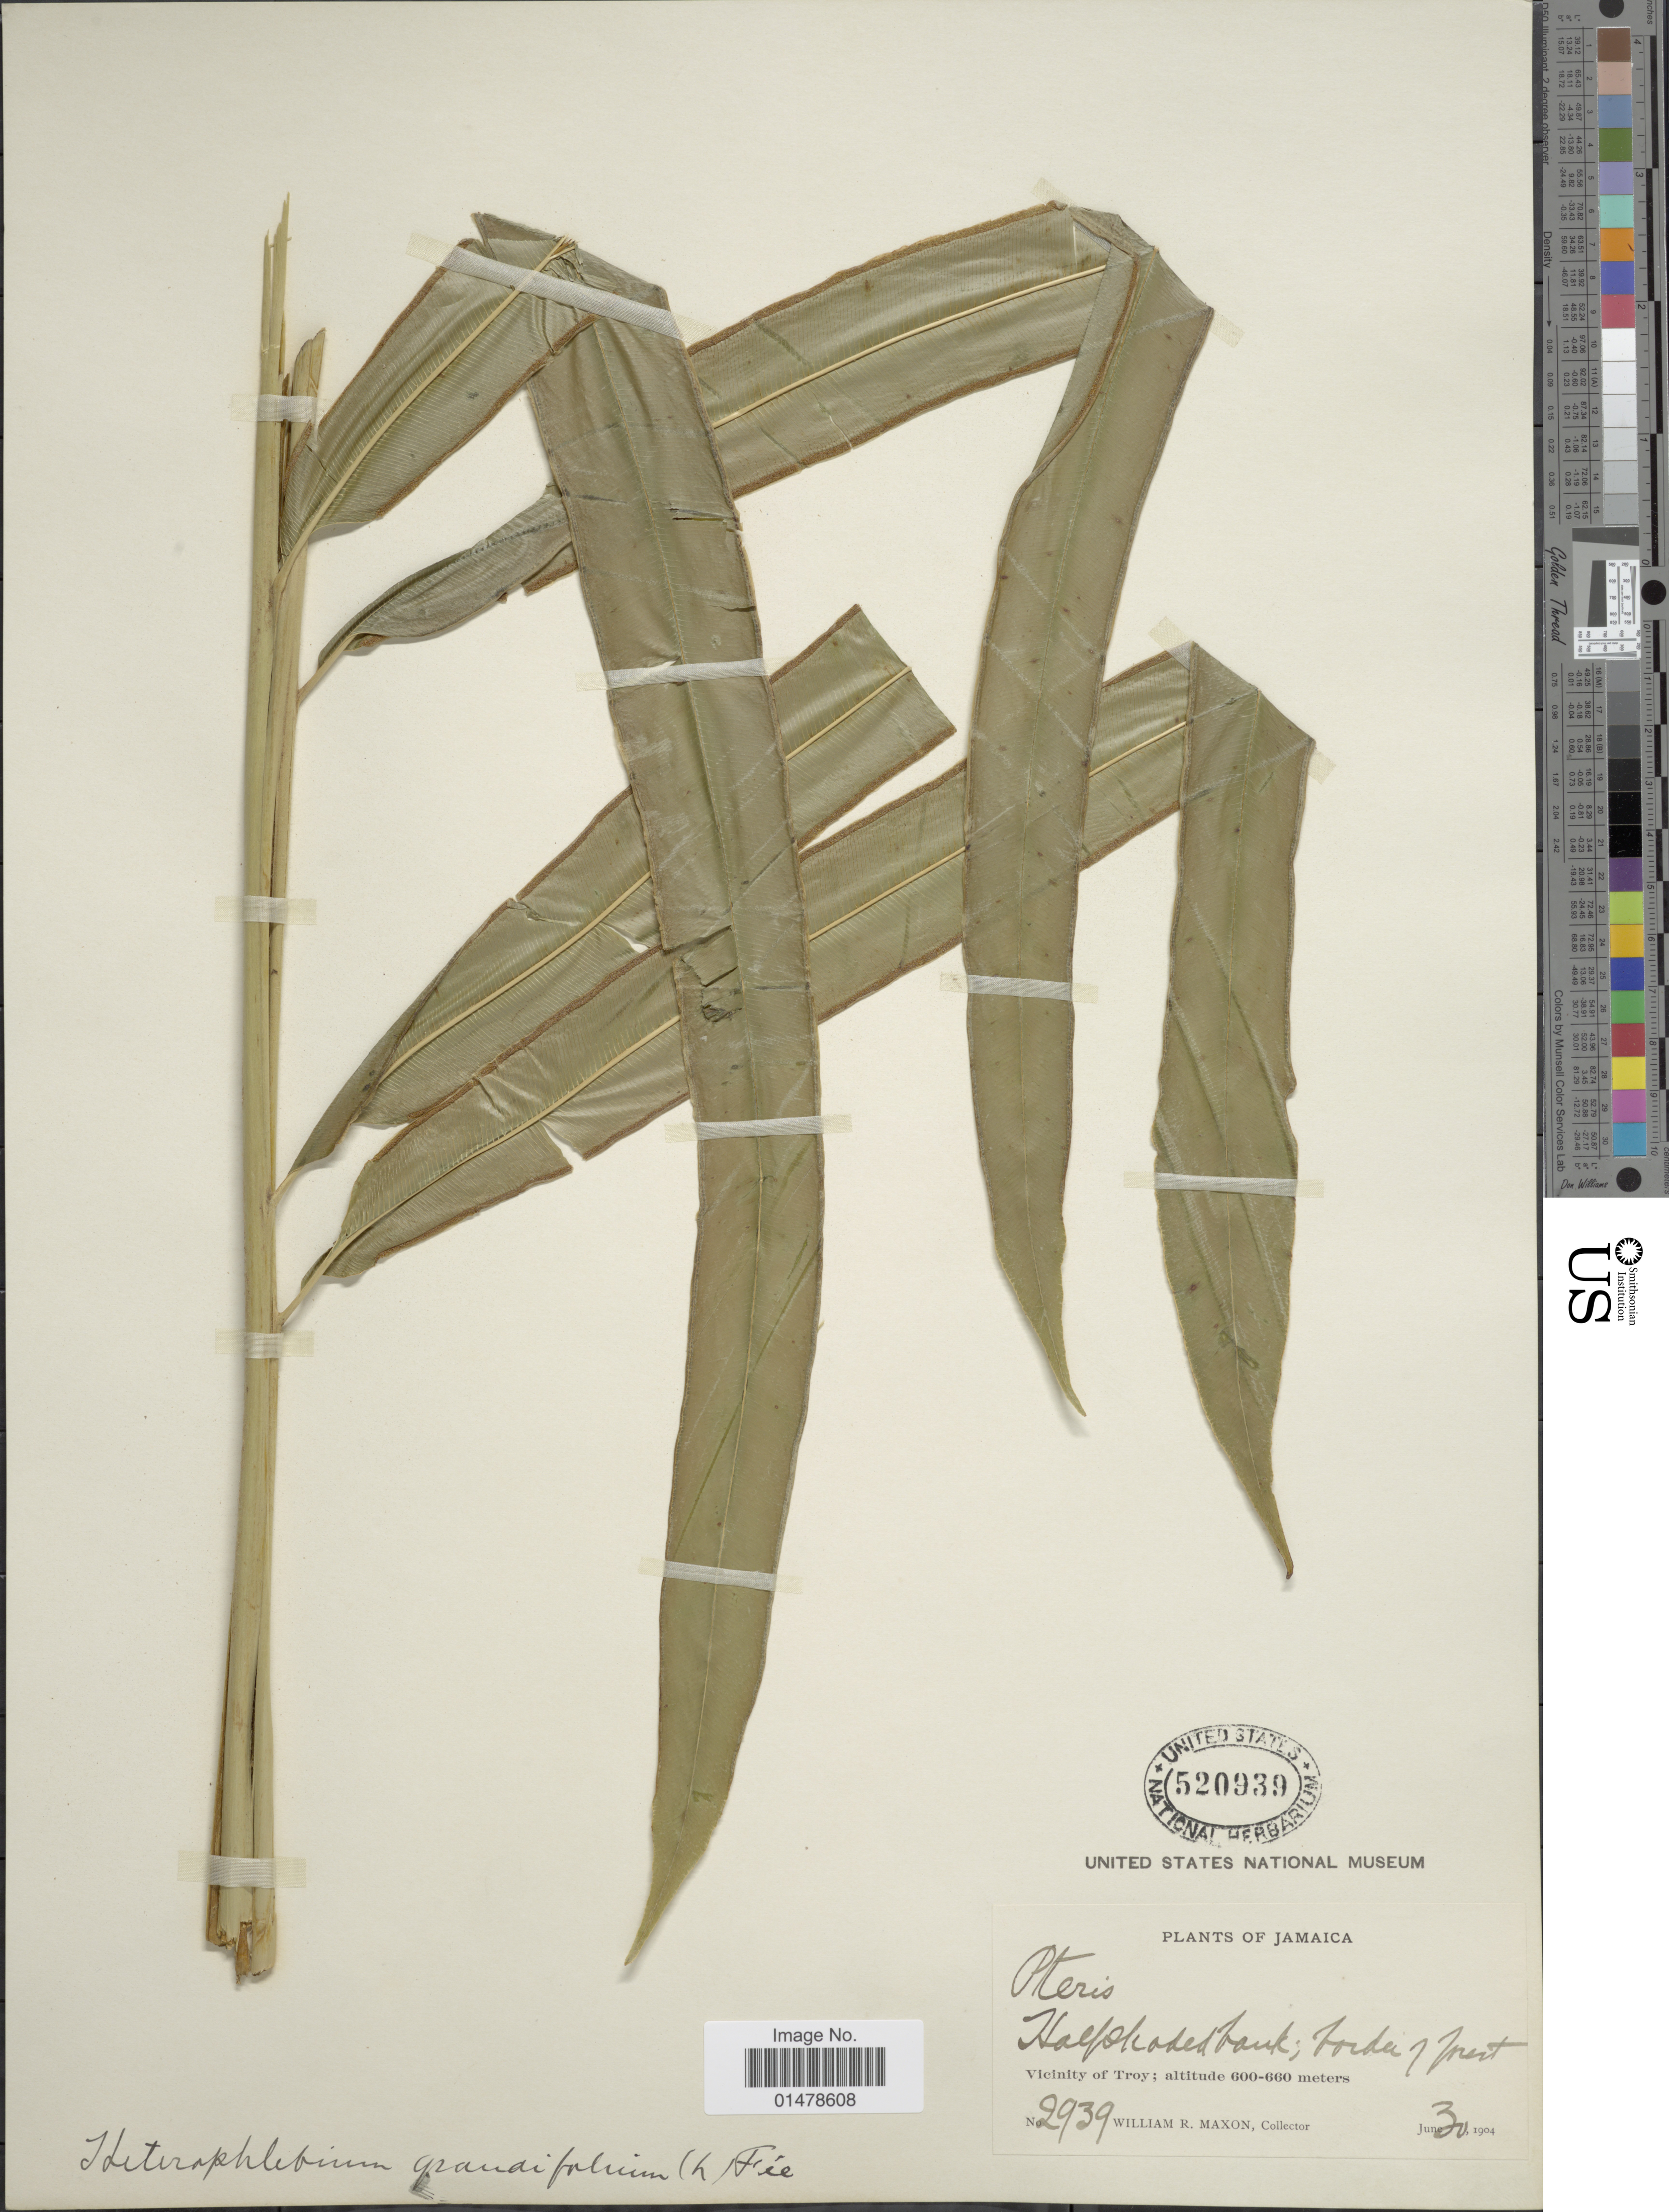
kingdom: Plantae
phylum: Tracheophyta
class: Polypodiopsida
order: Polypodiales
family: Pteridaceae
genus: Pteris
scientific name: Pteris grandifolia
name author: L.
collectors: W. R. Maxon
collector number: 2939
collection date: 1904-06-30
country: Jamaica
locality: Vicinity of Troy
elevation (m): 600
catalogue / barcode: US 520939